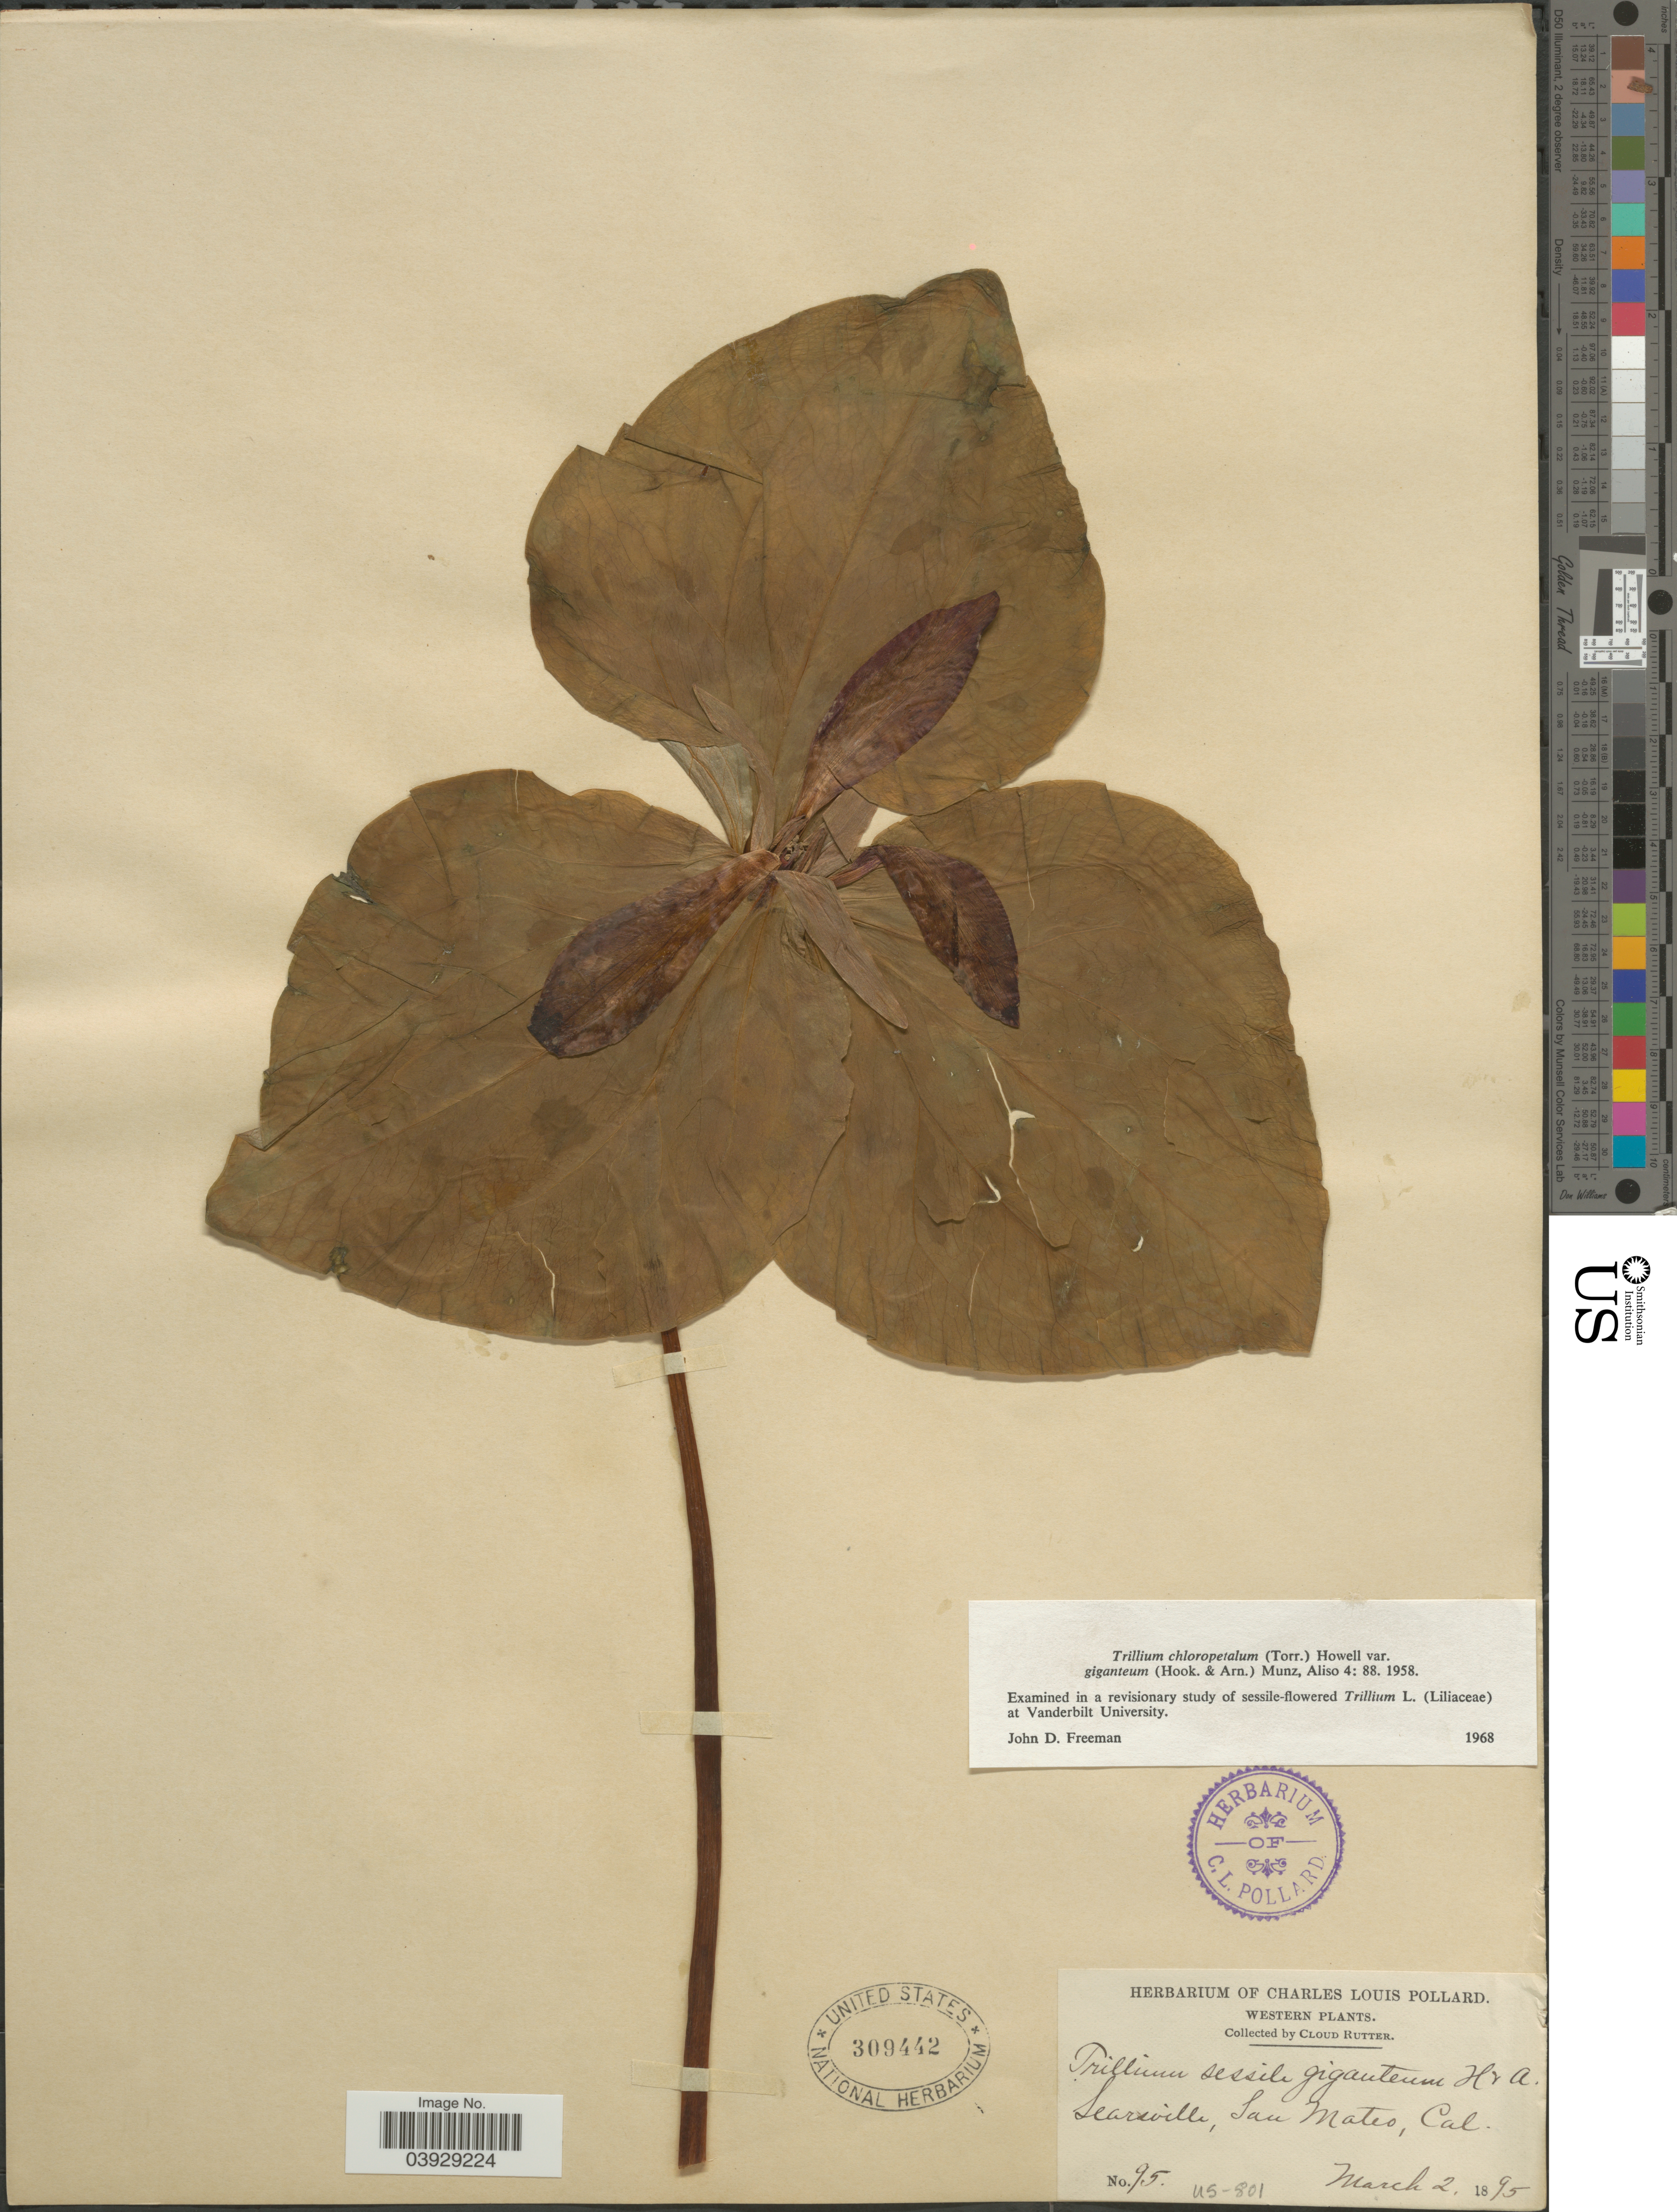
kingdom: Plantae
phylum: Tracheophyta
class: Liliopsida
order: Liliales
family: Melanthiaceae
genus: Trillium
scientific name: Trillium chloropetalum var. giganteum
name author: (Hook. & Arn.) Munz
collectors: C. Rutter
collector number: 95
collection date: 1895-03-02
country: United States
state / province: California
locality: Western. Searsville, San Mateo.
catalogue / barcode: US 309442